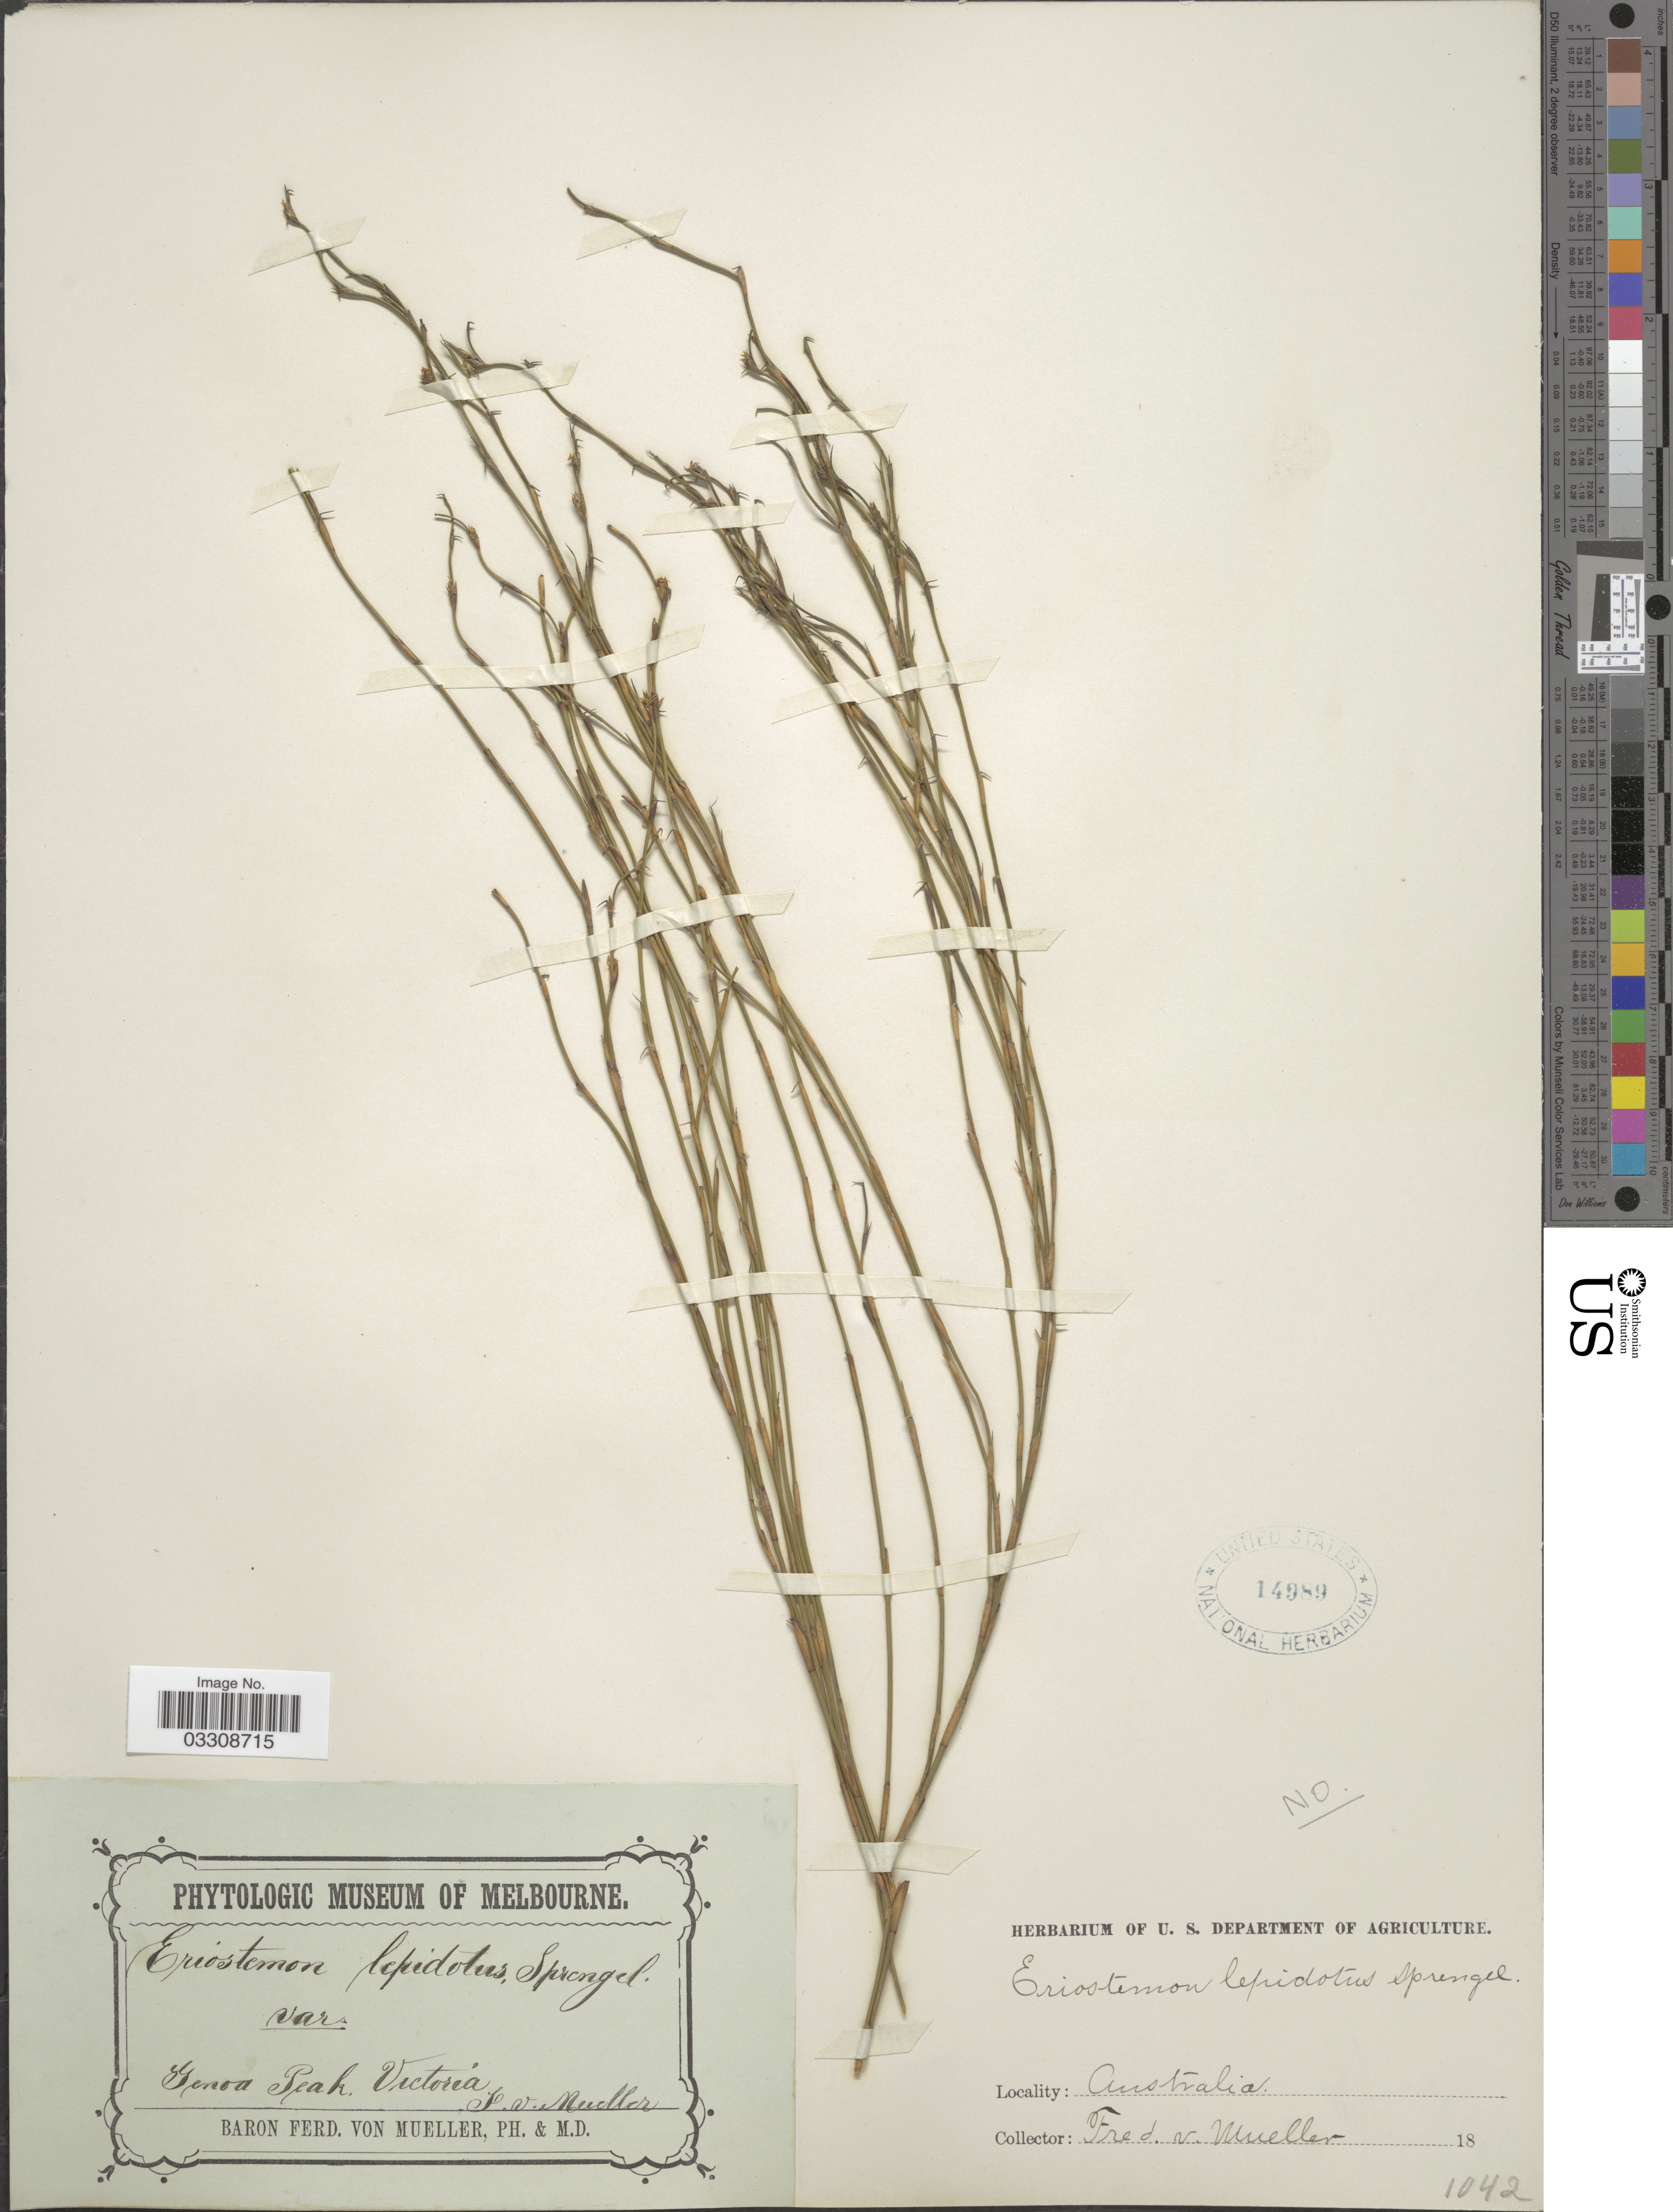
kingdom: Plantae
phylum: Tracheophyta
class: Magnoliopsida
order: Sapindales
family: Rutaceae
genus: Eriostemon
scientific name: Eriostemon lepidotus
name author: Spreng.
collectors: F. Mueller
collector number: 1042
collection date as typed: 18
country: Australia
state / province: Victoria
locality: Genoa Peak, Victoria.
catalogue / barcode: US 14989